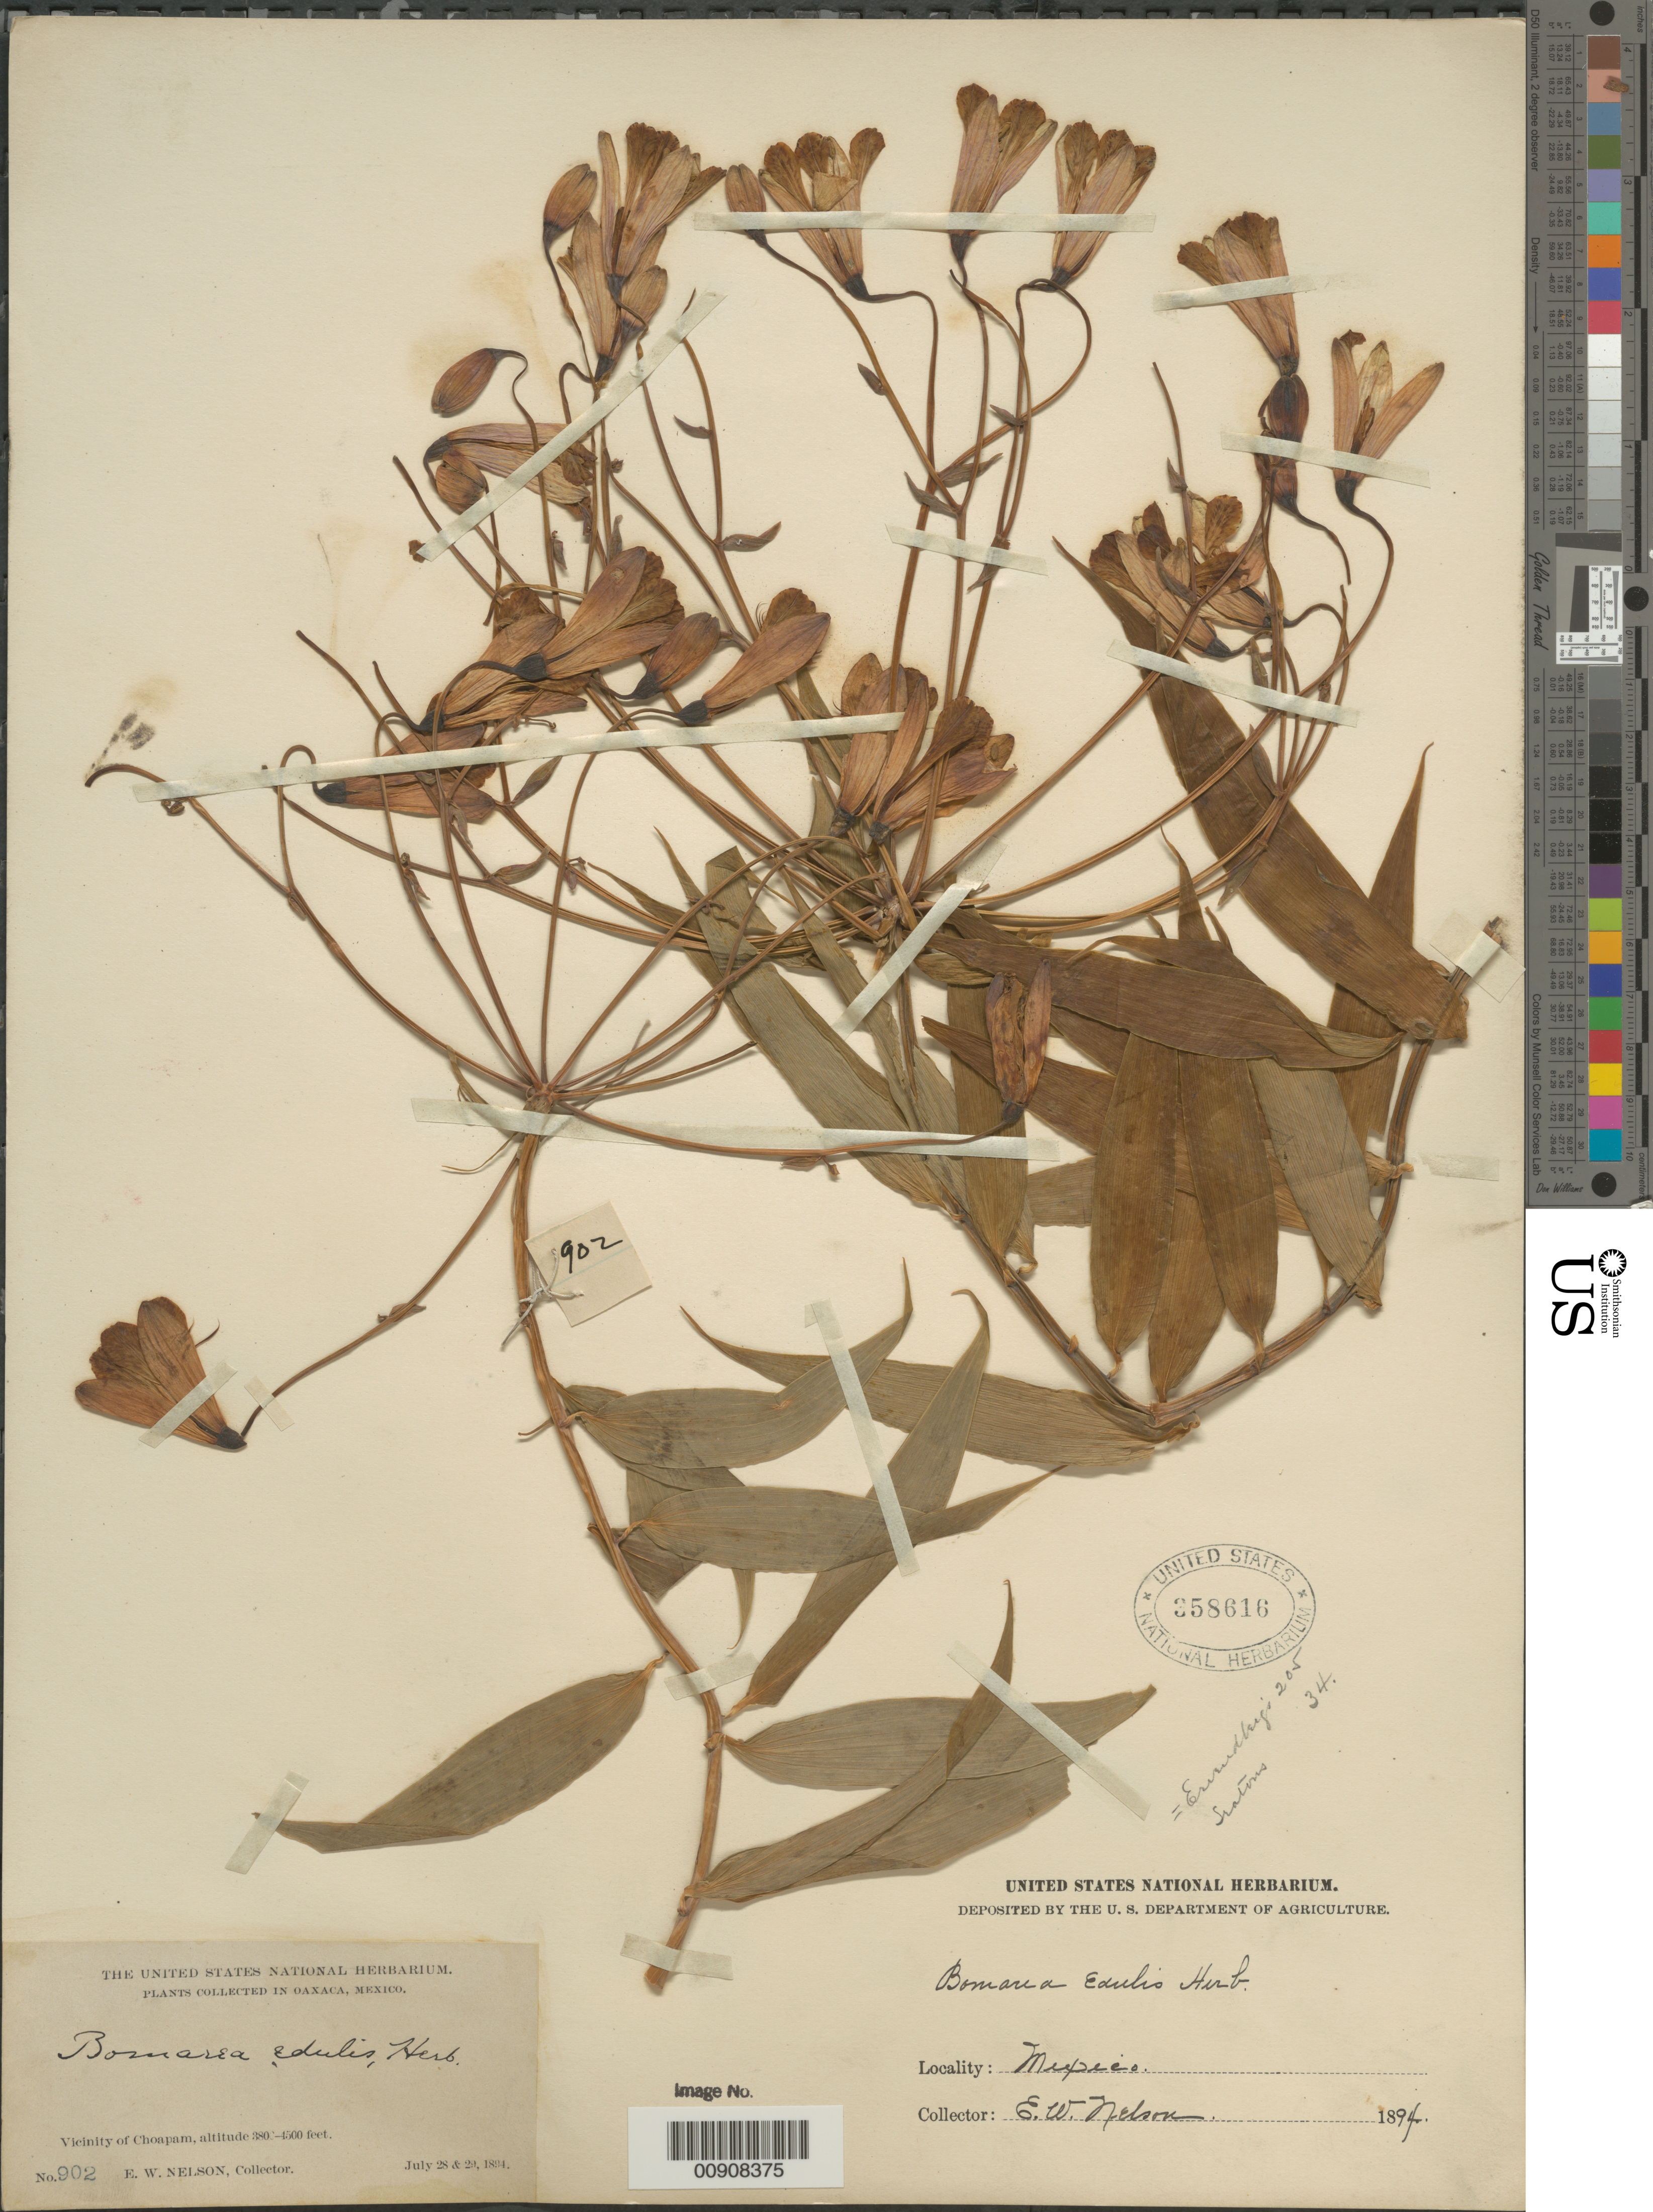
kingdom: Plantae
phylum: Tracheophyta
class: Liliopsida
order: Liliales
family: Alstroemeriaceae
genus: Bomarea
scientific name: Bomarea edulis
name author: (Tussac) Herb.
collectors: E. W. Nelson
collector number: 902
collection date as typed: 28 Jul 1894 to 29 Jul 1894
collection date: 1894-07-28/1894-07-29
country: Mexico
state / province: Oaxaca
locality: Vicinity of Choapam, Oaxaca.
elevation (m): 1158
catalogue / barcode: US 358616